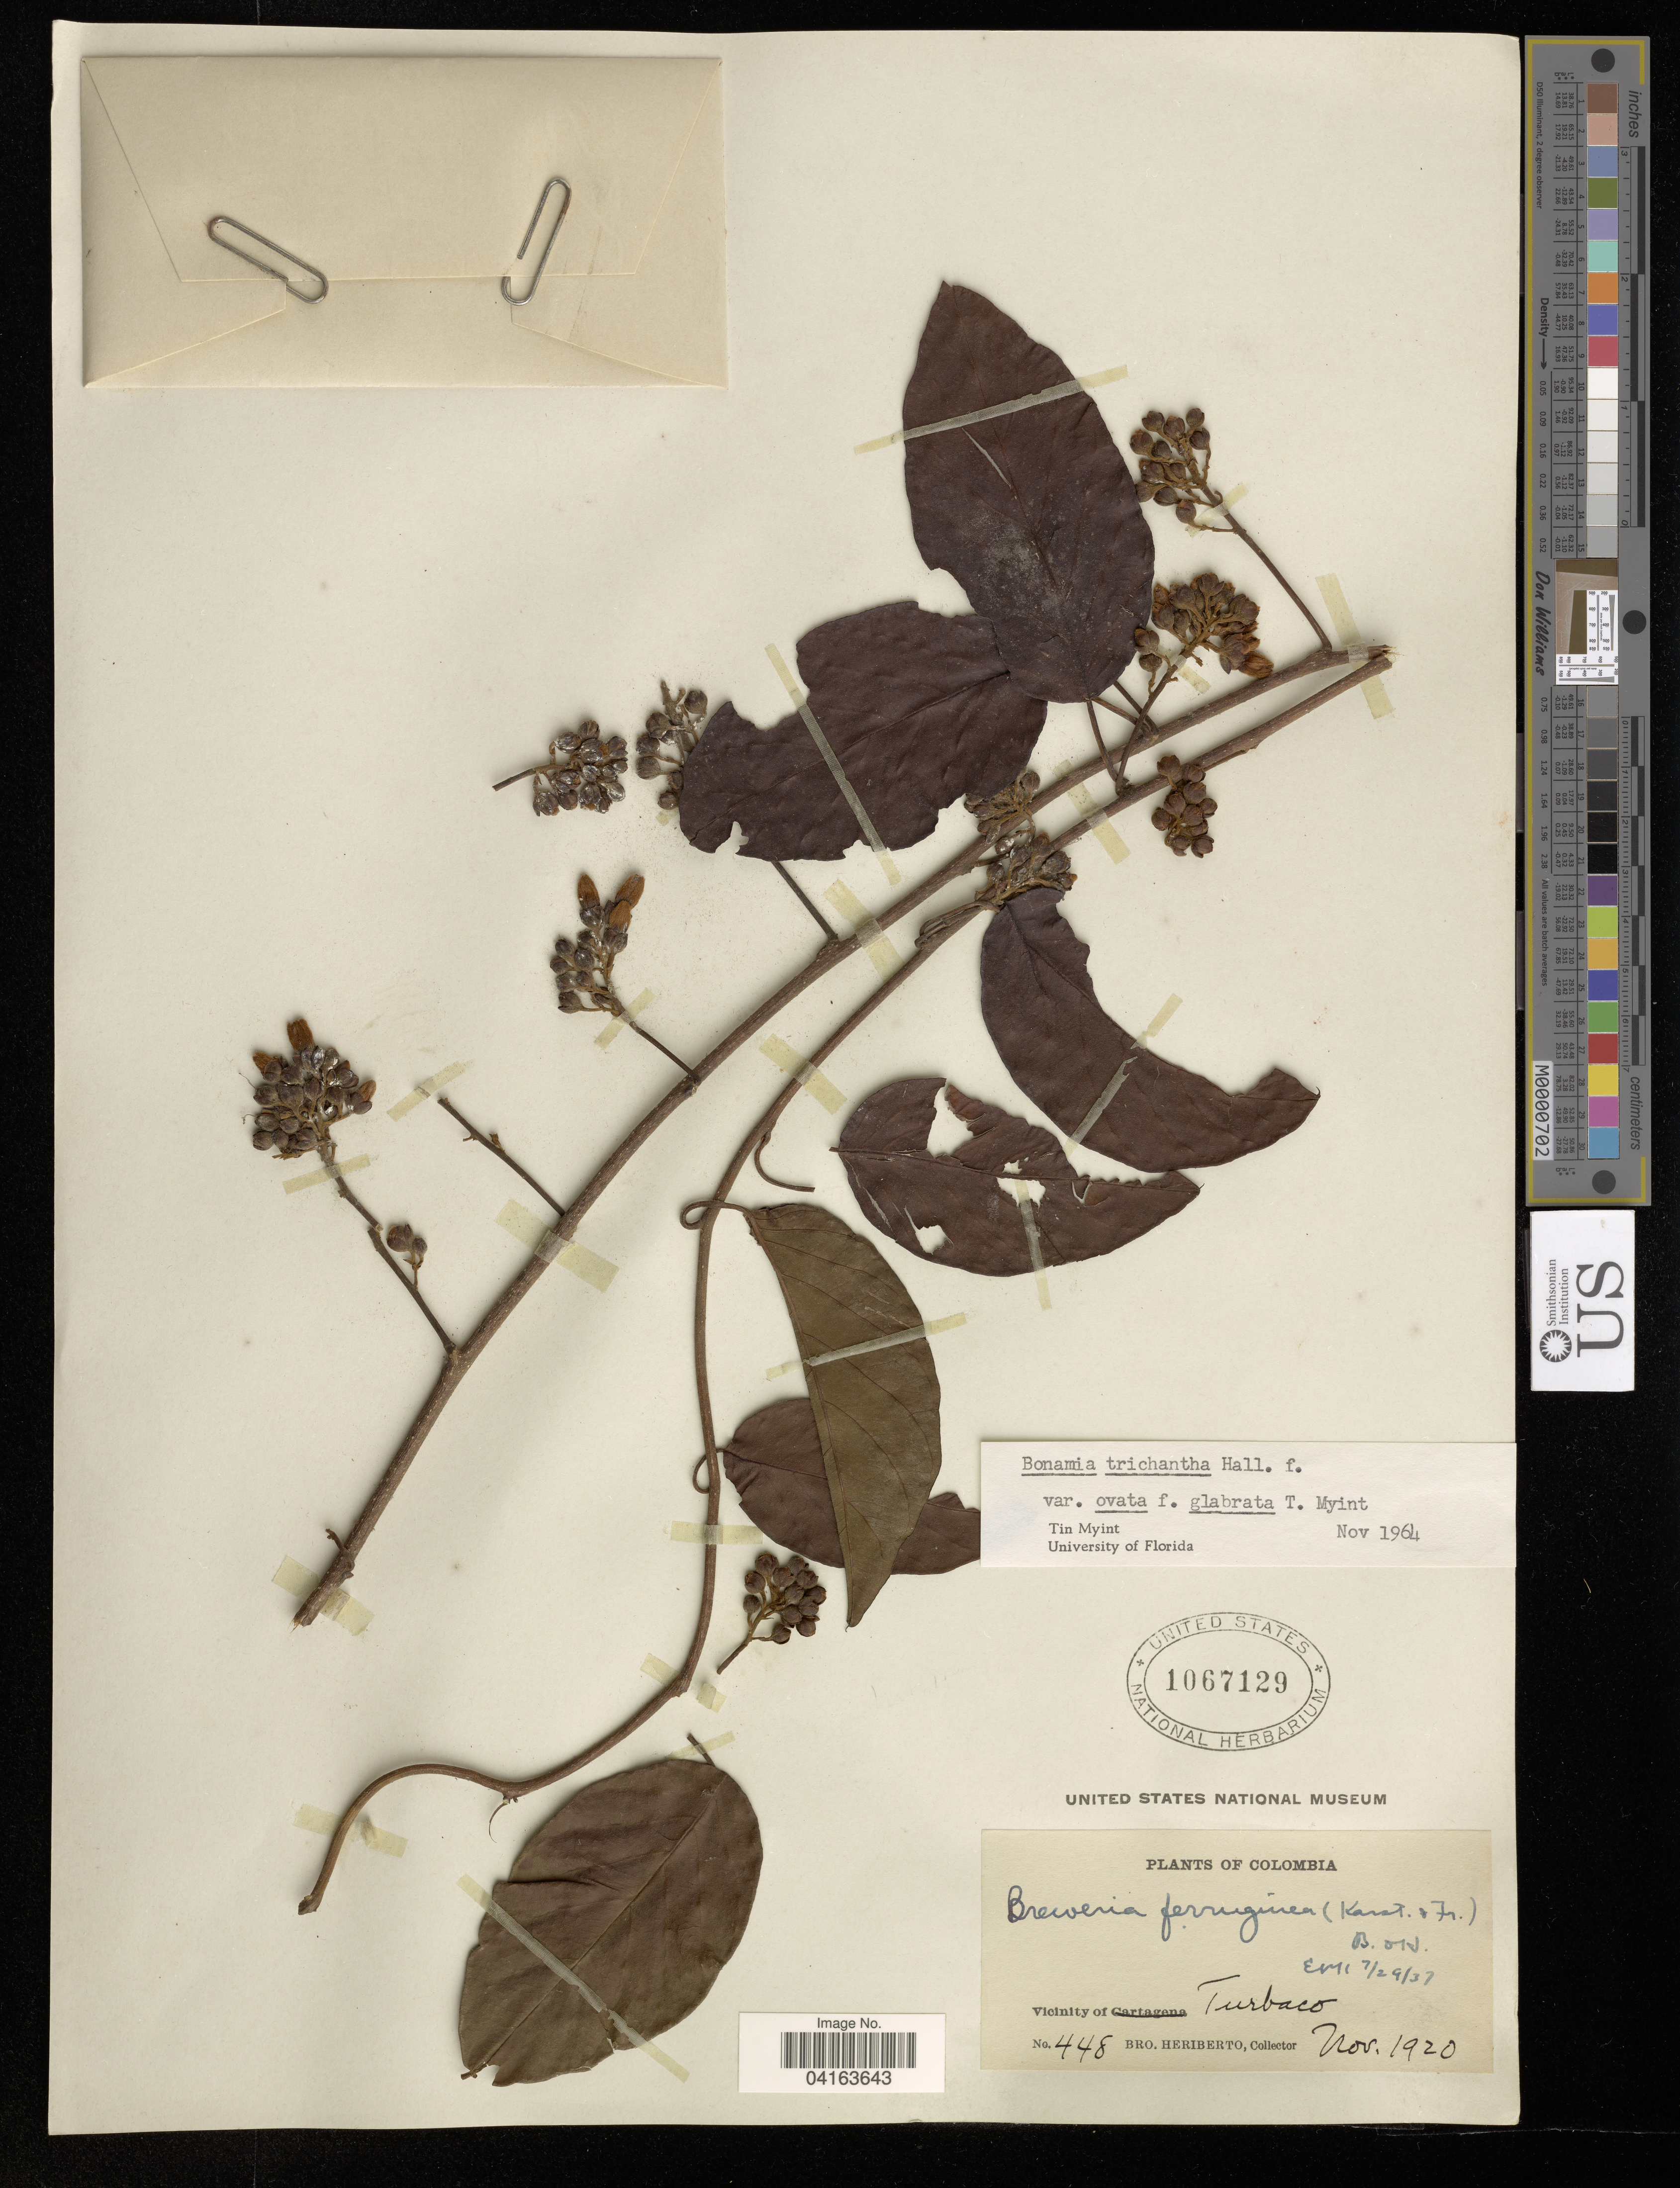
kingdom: Plantae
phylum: Tracheophyta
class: Magnoliopsida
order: Solanales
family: Convolvulaceae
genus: Bonamia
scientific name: Bonamia trichantha f. glabrata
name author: Myint & D.B. Ward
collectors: B. Heriberto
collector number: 448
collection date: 1920-11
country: Colombia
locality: Vicinity of Turbaco.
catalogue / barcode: US 1067129